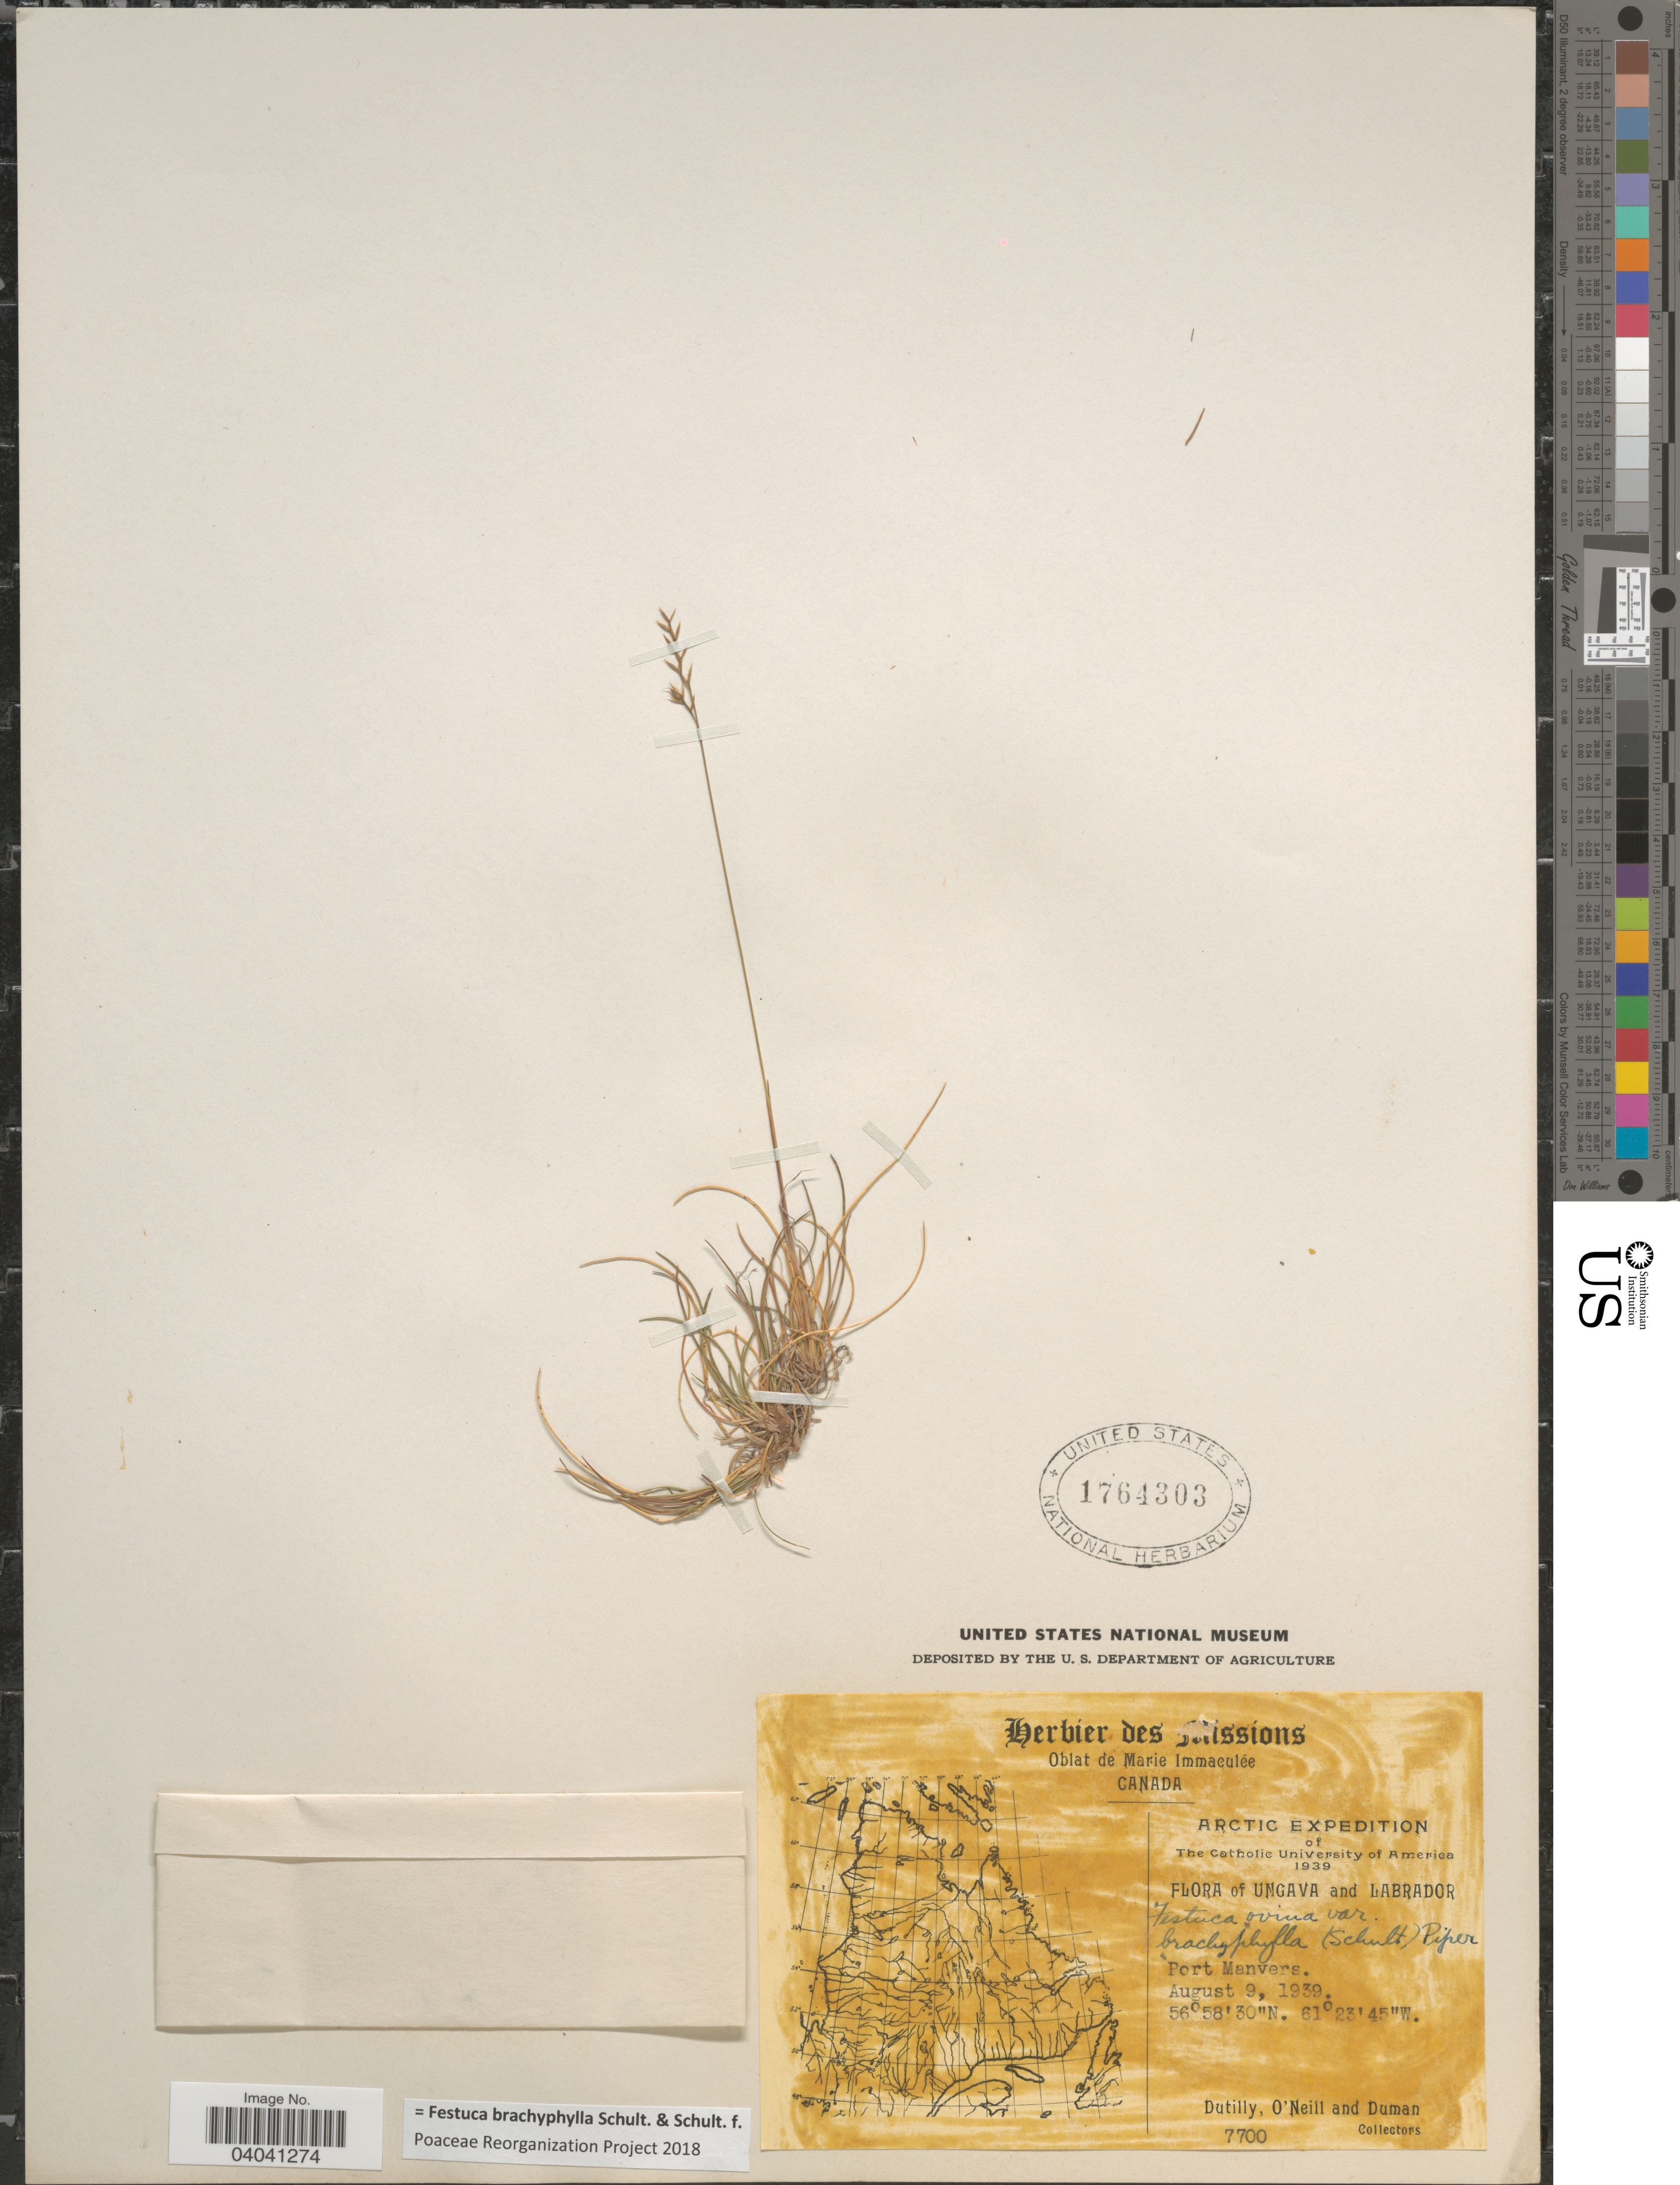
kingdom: Plantae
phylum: Tracheophyta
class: Liliopsida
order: Poales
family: Poaceae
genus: Festuca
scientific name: Festuca brachyphylla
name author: Schult. & Schult. f.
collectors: -. Dutilly, -. O'Neill & -. Duman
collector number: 7700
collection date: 1939-08-09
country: Canada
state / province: Newfoundland and Labrador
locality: Ungava and Labrador. Port Manvers.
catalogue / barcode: US 1764303